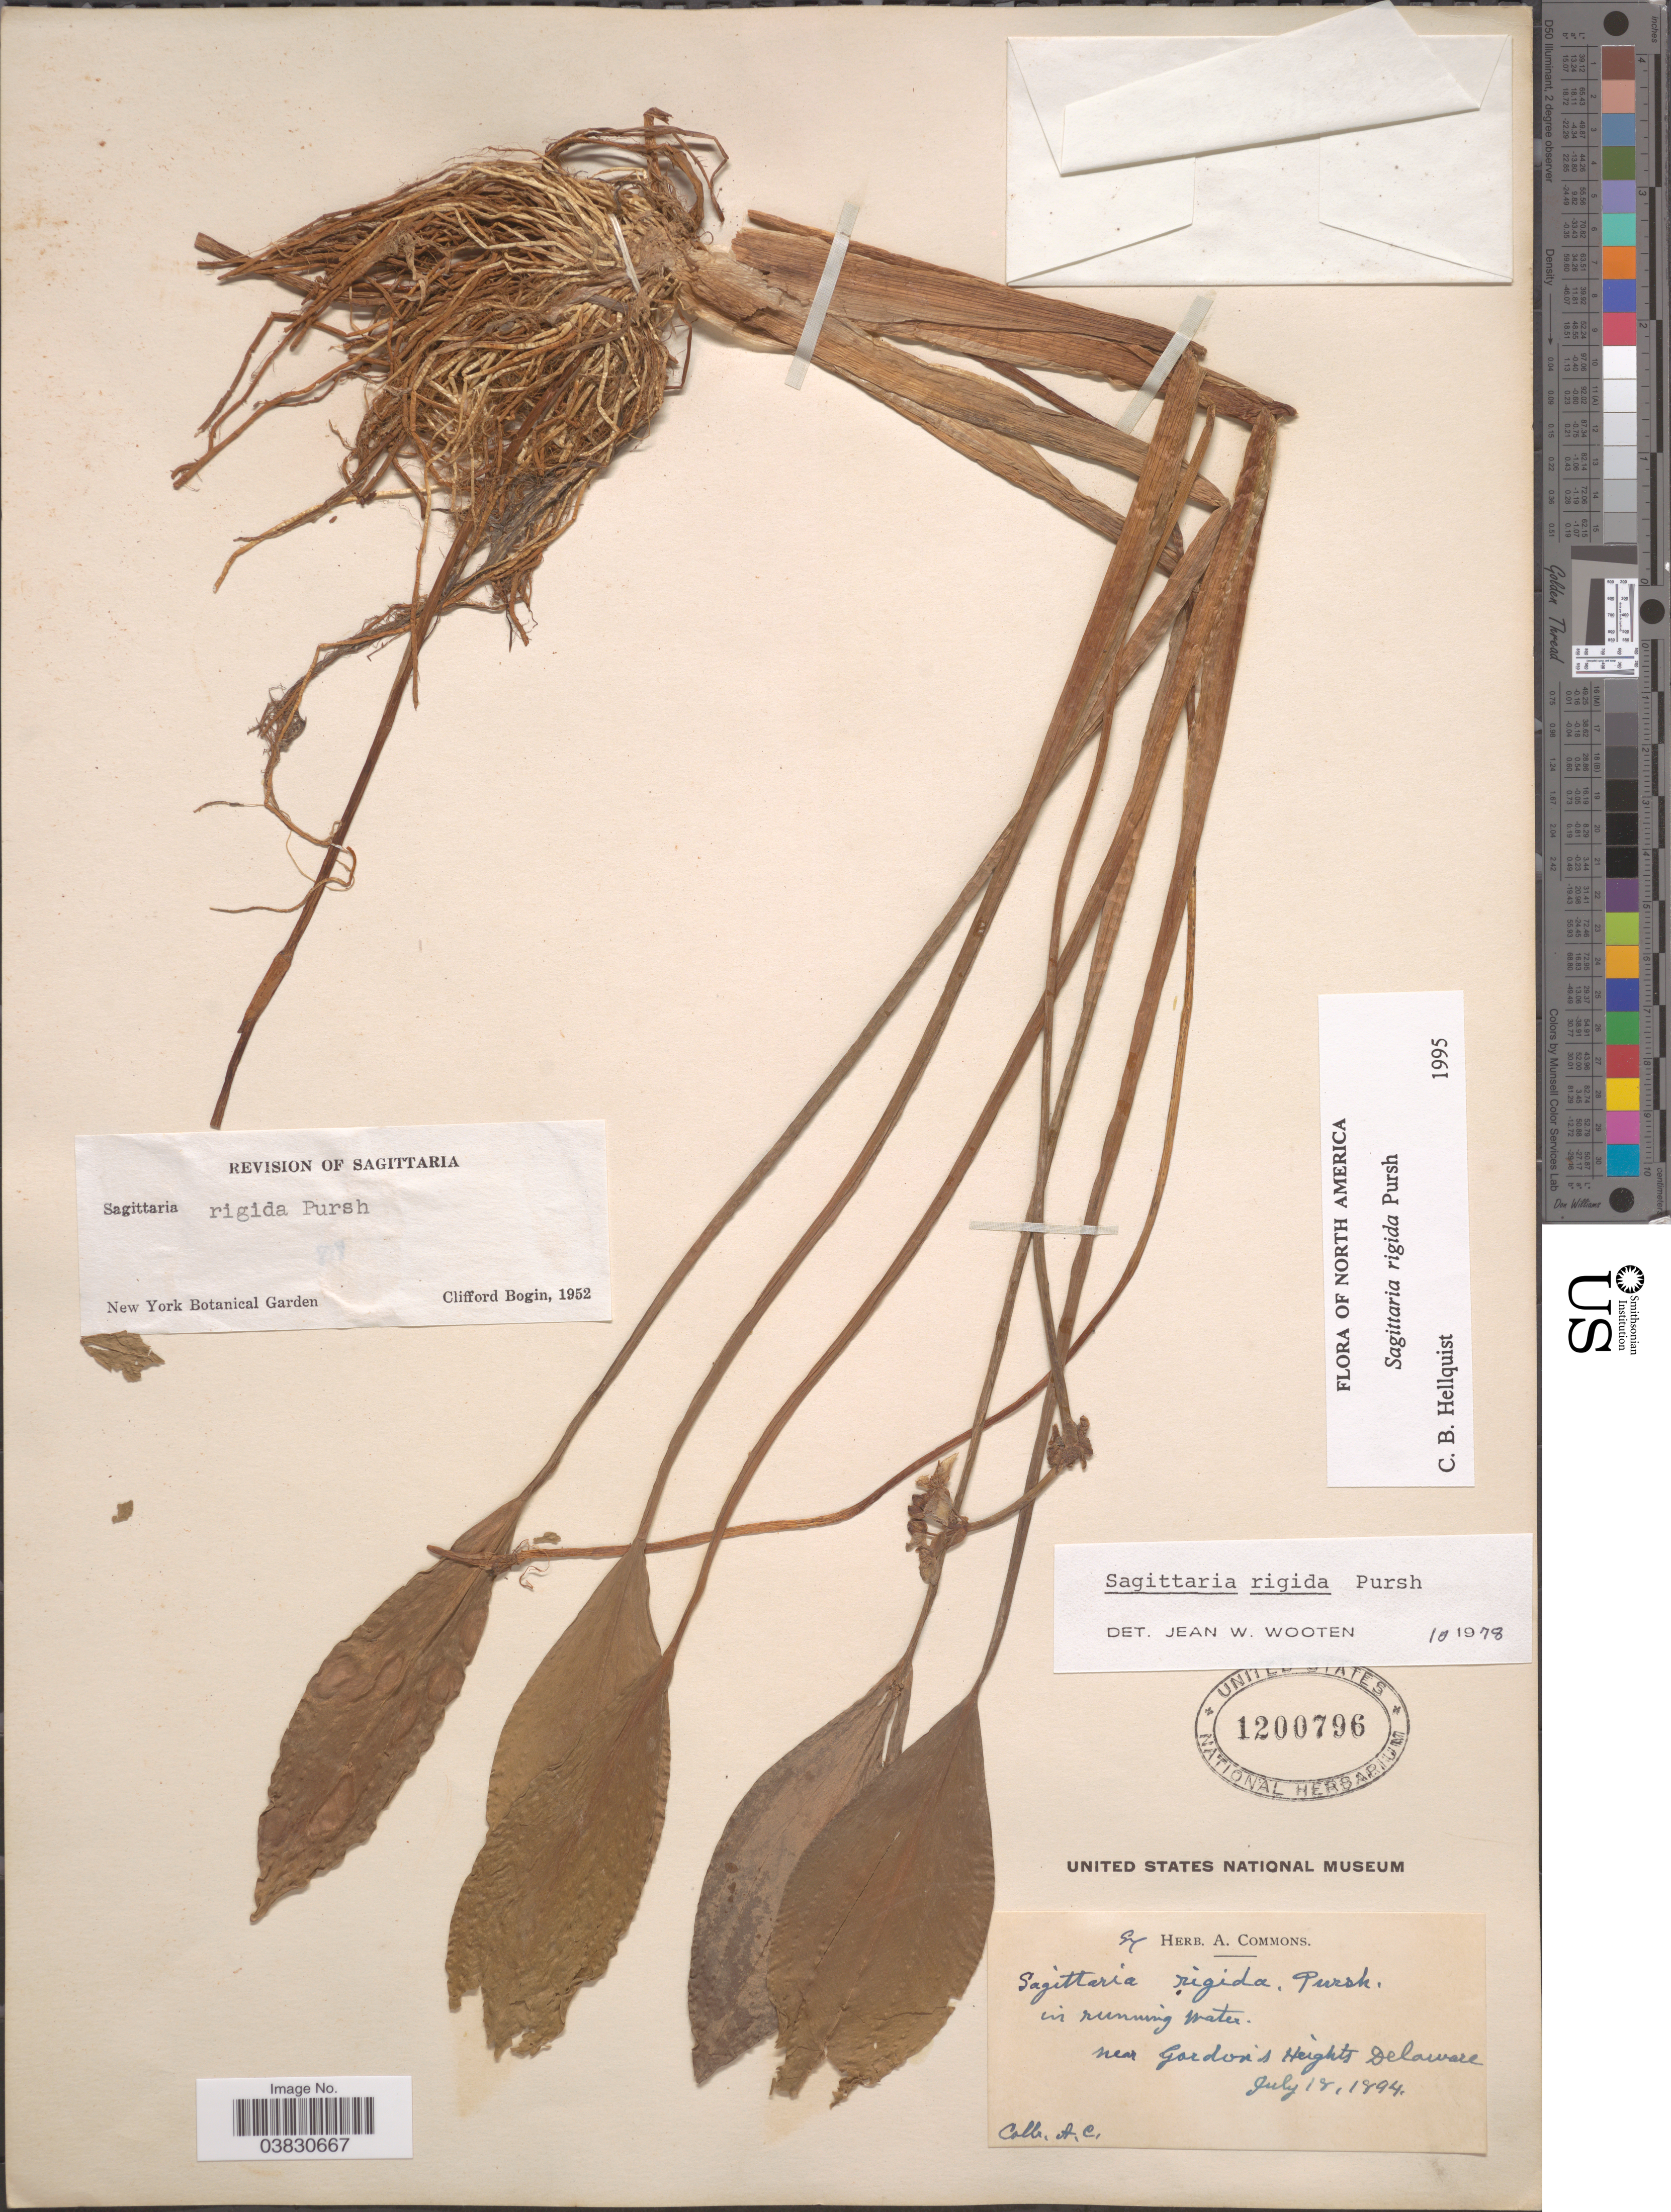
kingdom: Plantae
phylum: Tracheophyta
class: Liliopsida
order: Alismatales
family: Alismataceae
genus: Sagittaria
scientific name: Sagittaria rigida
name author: Pursh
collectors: A. Commons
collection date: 1894-07-18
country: United States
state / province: Delaware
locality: Near Gordon's Heights.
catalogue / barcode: US 1200796